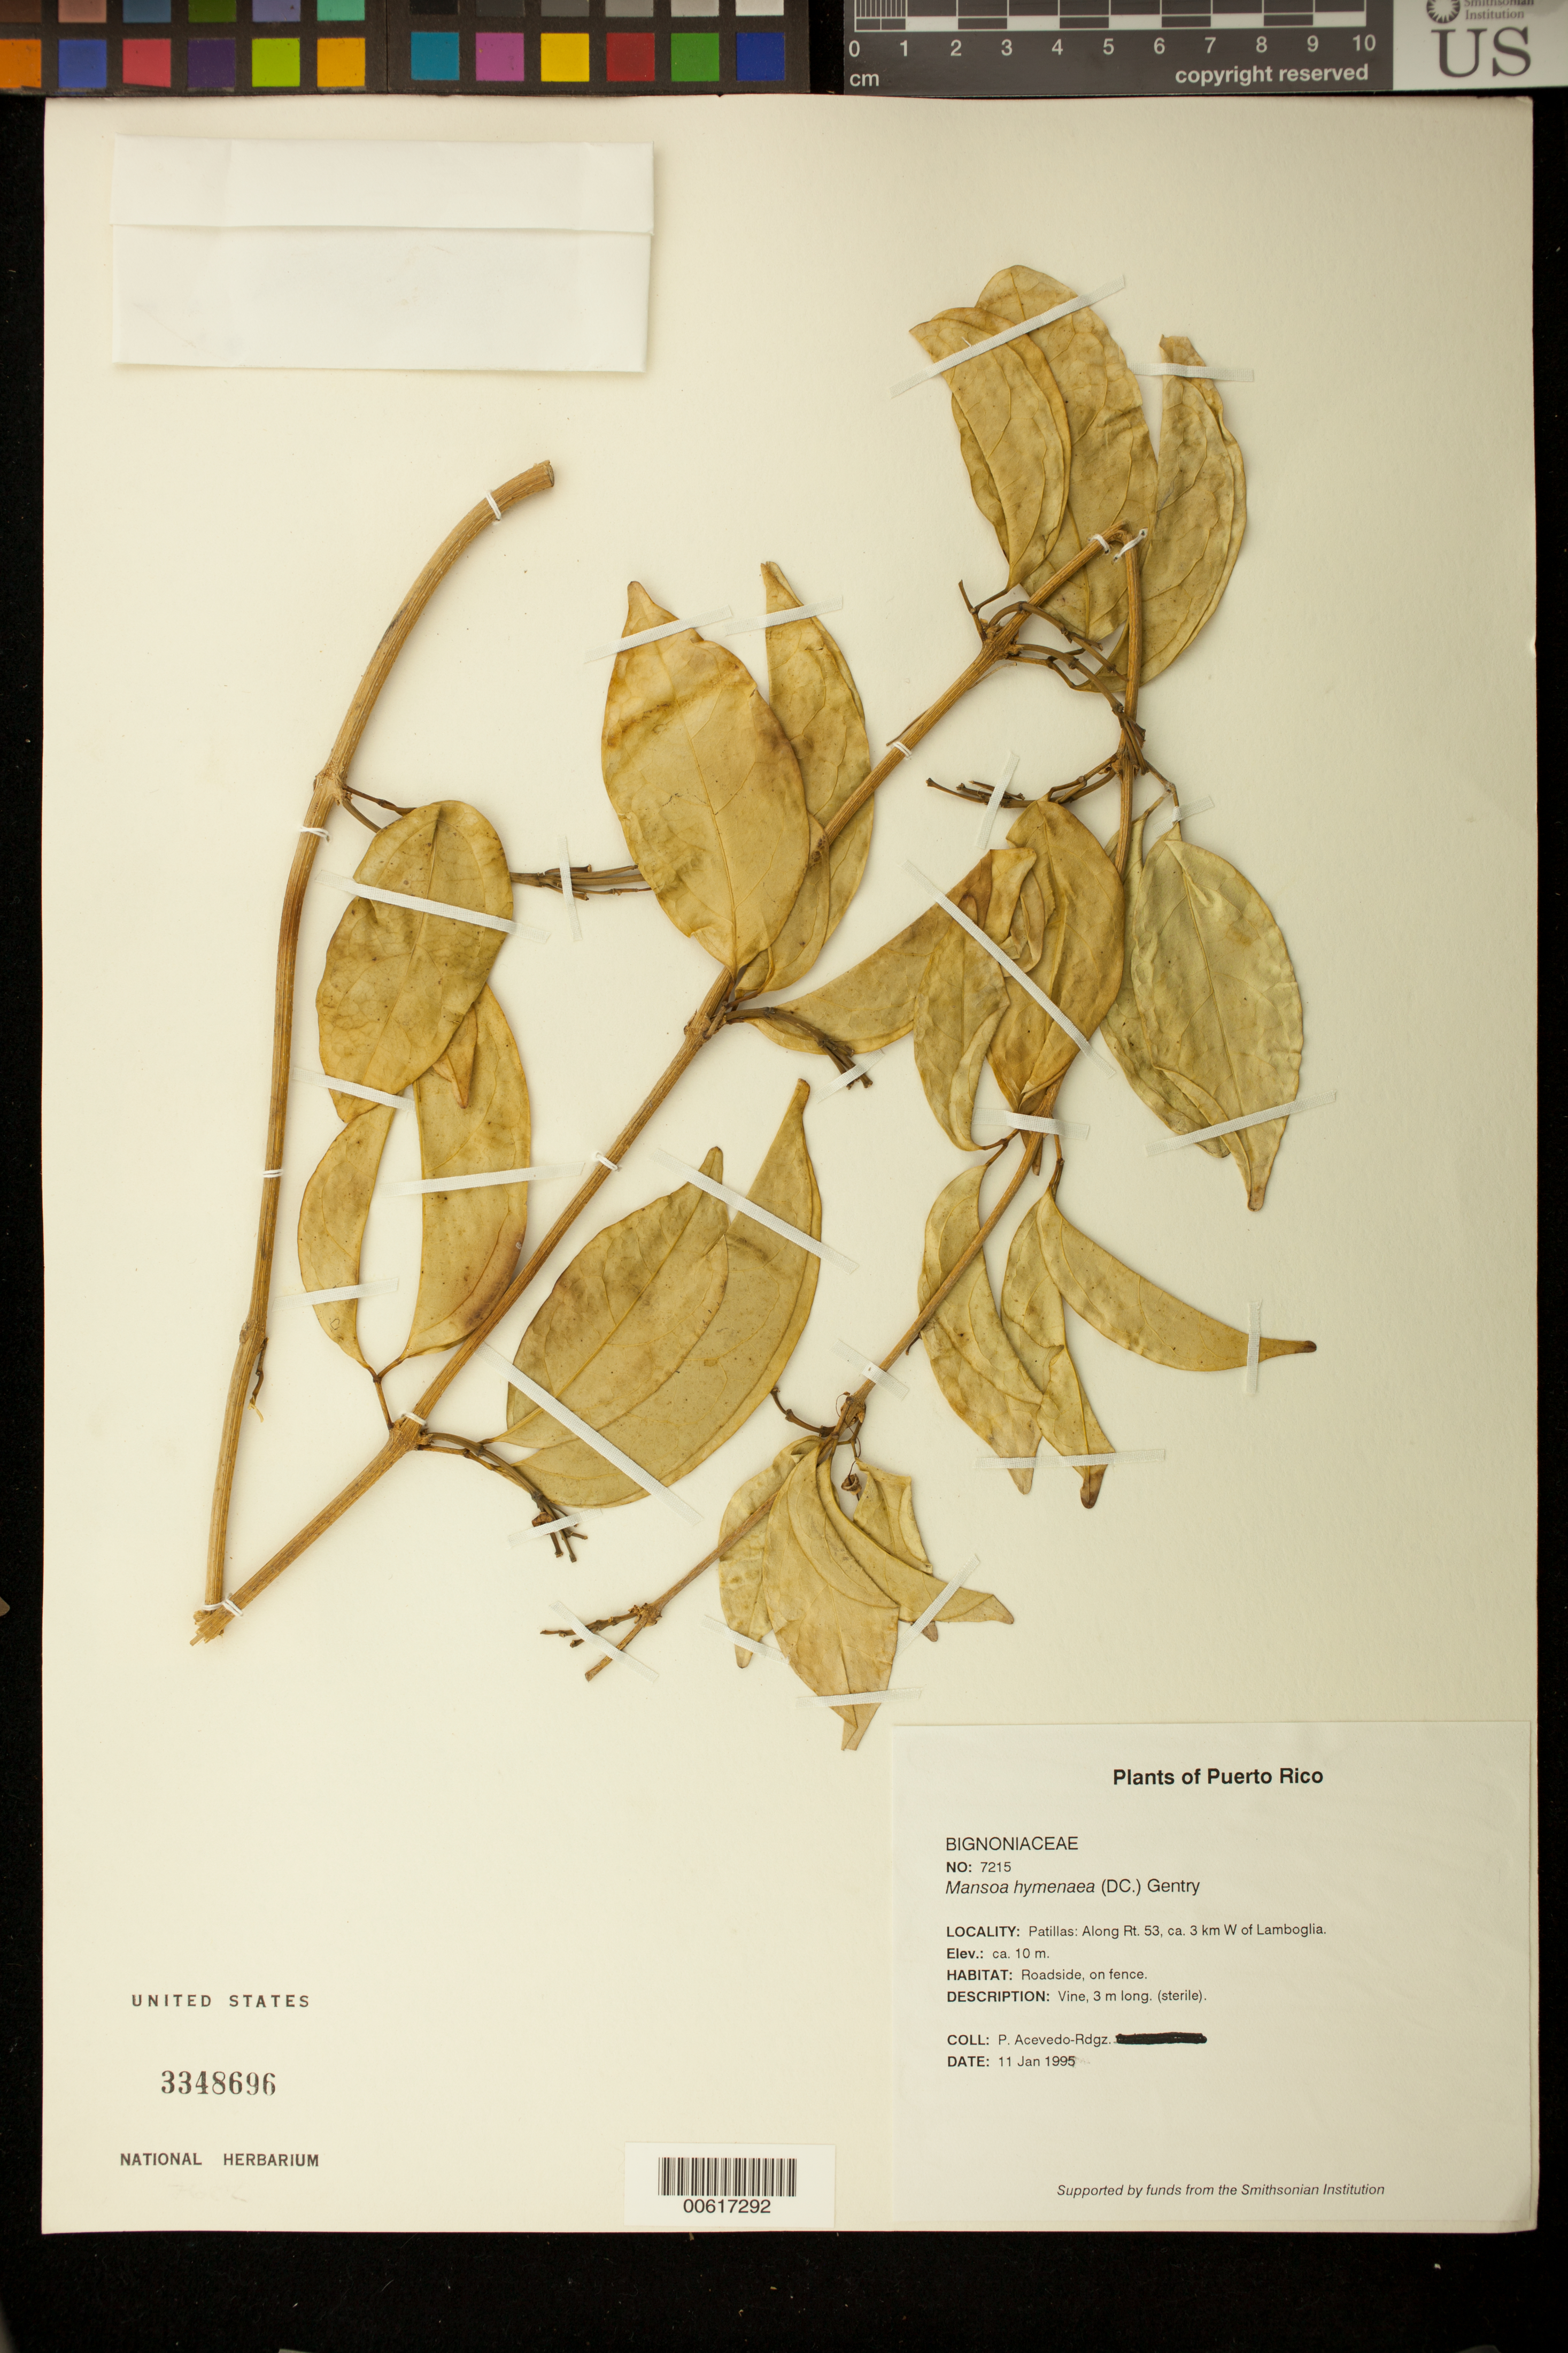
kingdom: Plantae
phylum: Tracheophyta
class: Magnoliopsida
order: Lamiales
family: Bignoniaceae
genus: Mansoa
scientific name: Mansoa hymenaea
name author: (DC.) A.H. Gentry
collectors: P. Acevedo-Rodr.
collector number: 7215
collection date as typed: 11 Jan 1995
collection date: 1995-01-11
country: Puerto Rico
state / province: Patillas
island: Puerto Rico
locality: Patillas: Along Rt. 53, ca. 3 km W of Lamboglia.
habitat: Roadside, on fence.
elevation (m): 10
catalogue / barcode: US 3348696